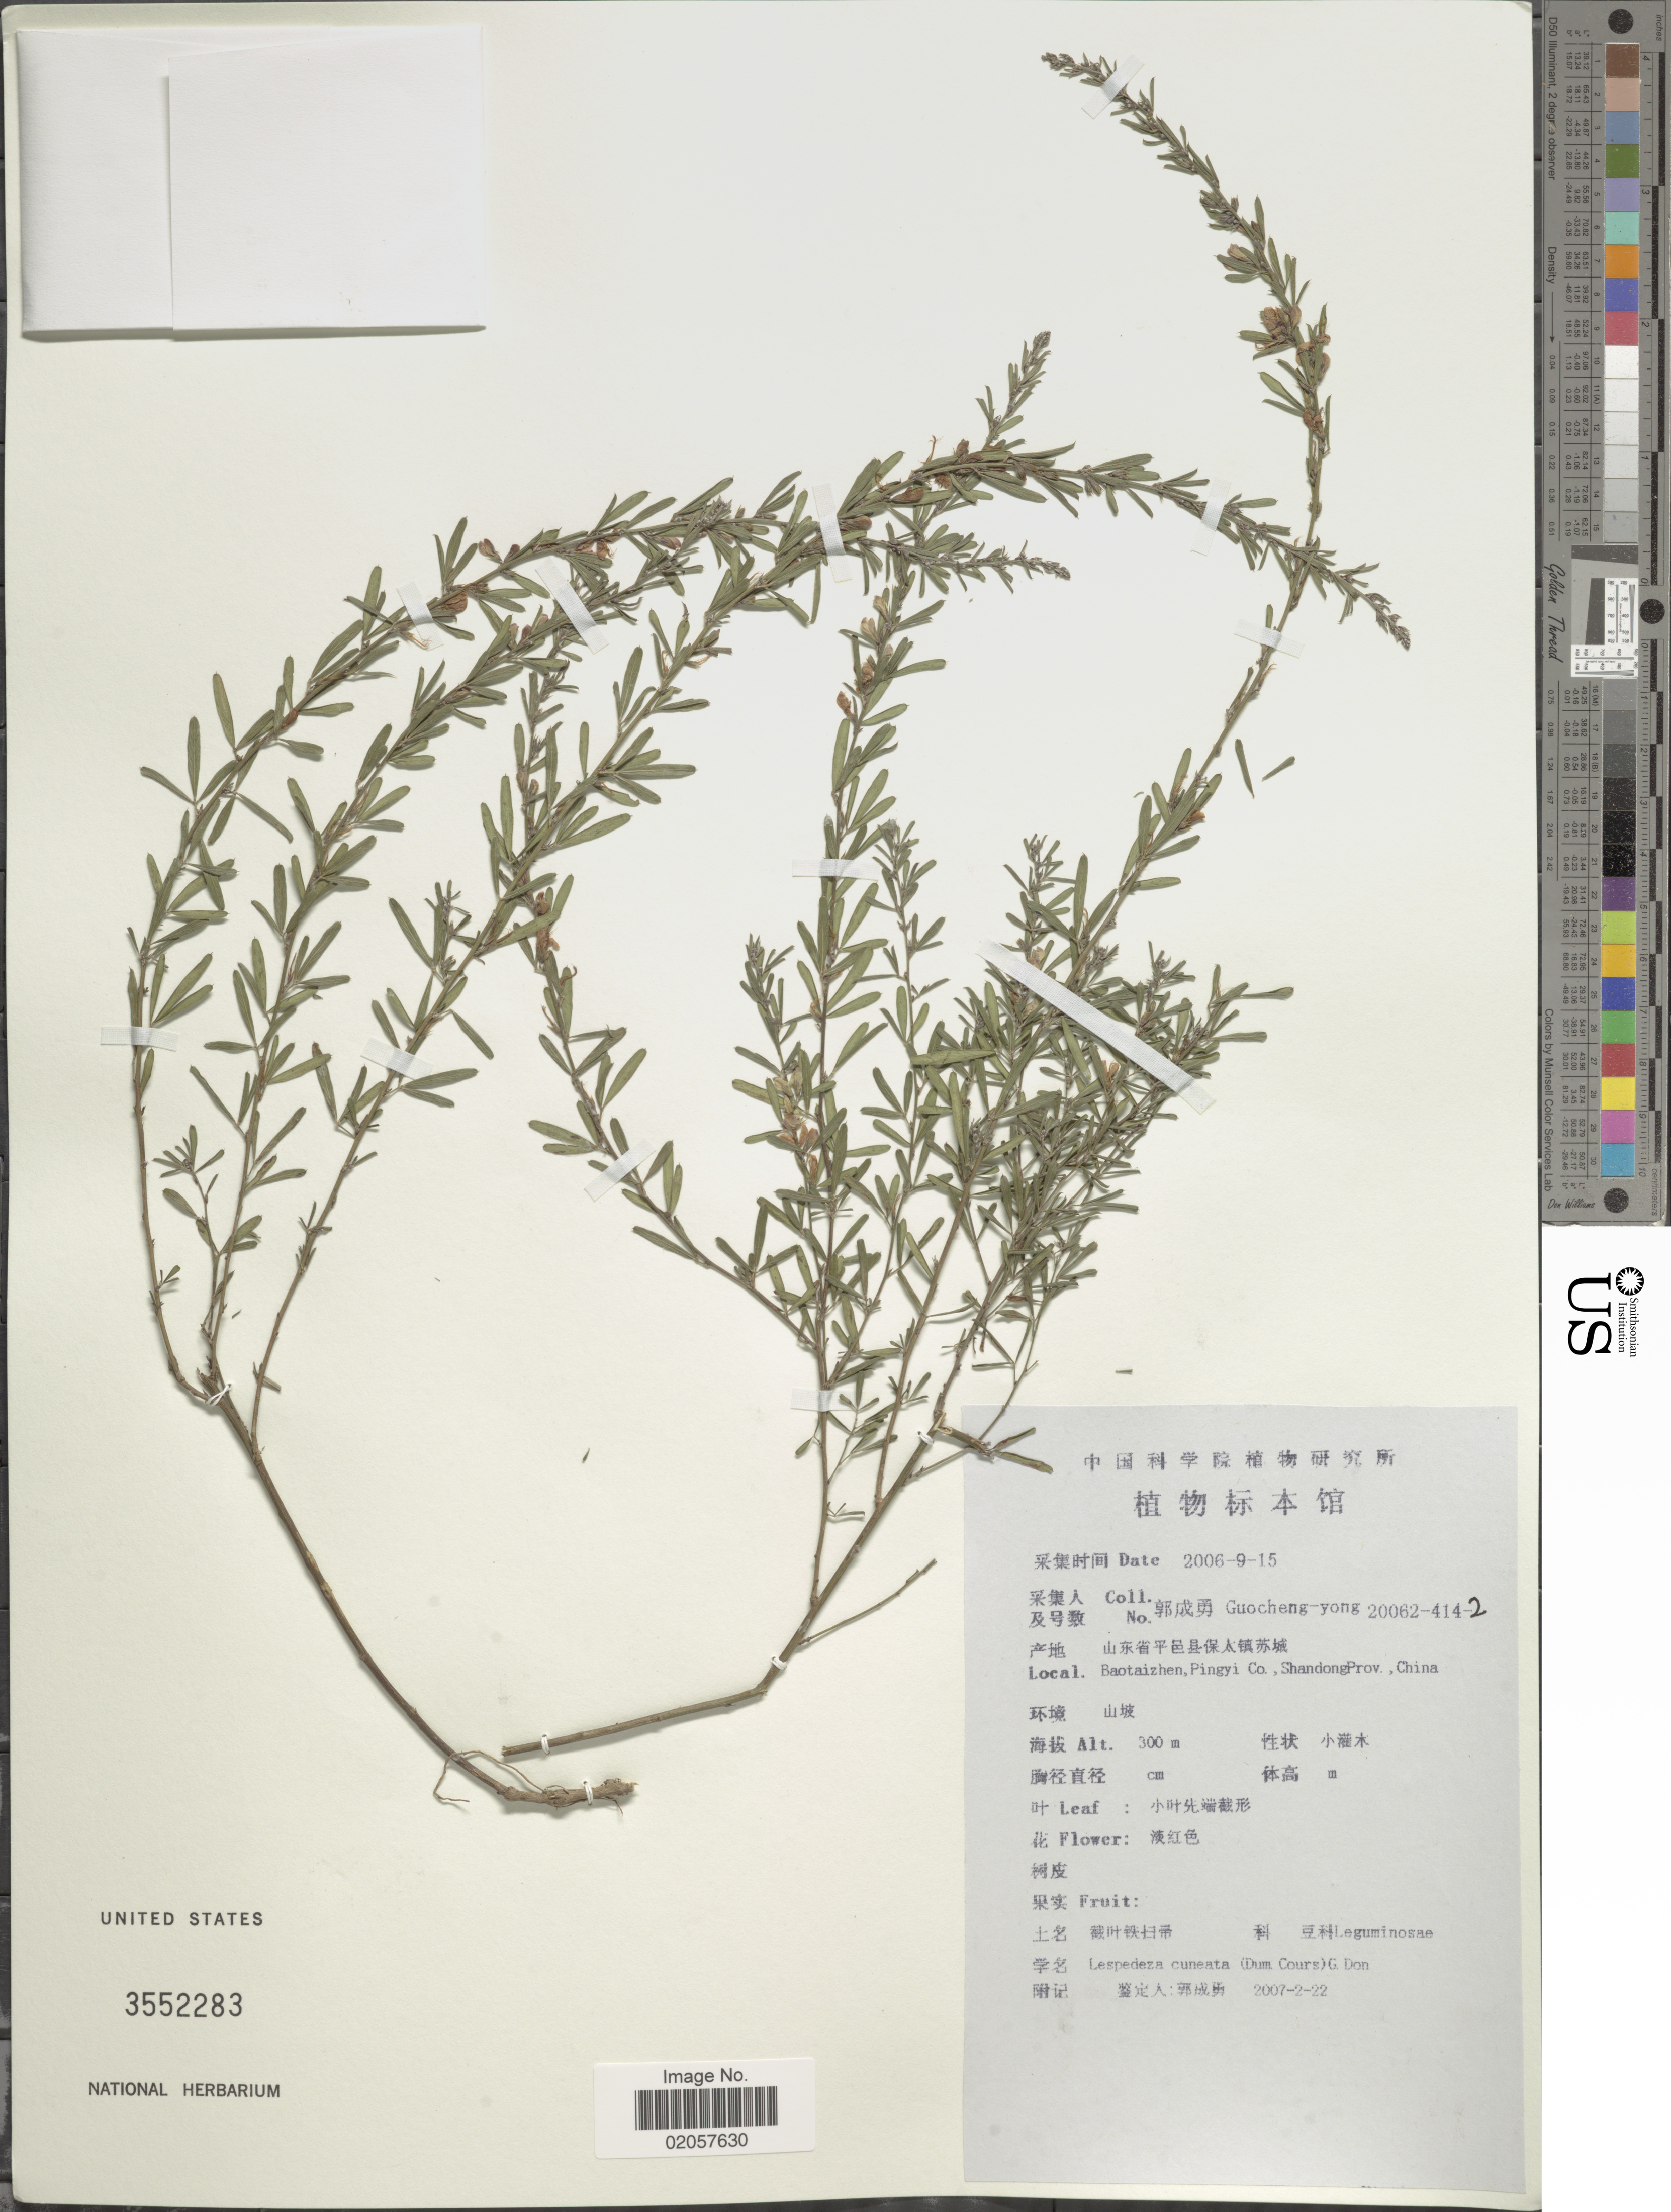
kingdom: Plantae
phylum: Tracheophyta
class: Magnoliopsida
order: Fabales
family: Fabaceae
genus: Lespedeza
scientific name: Lespedeza cuneata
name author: (Dum. Cours.) G. Don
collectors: Guo cheng-yong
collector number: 20062-414-2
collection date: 2006-09-15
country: China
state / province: Shandong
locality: Baotaizhen, Pingyi Co.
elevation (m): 300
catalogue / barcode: US 3552283